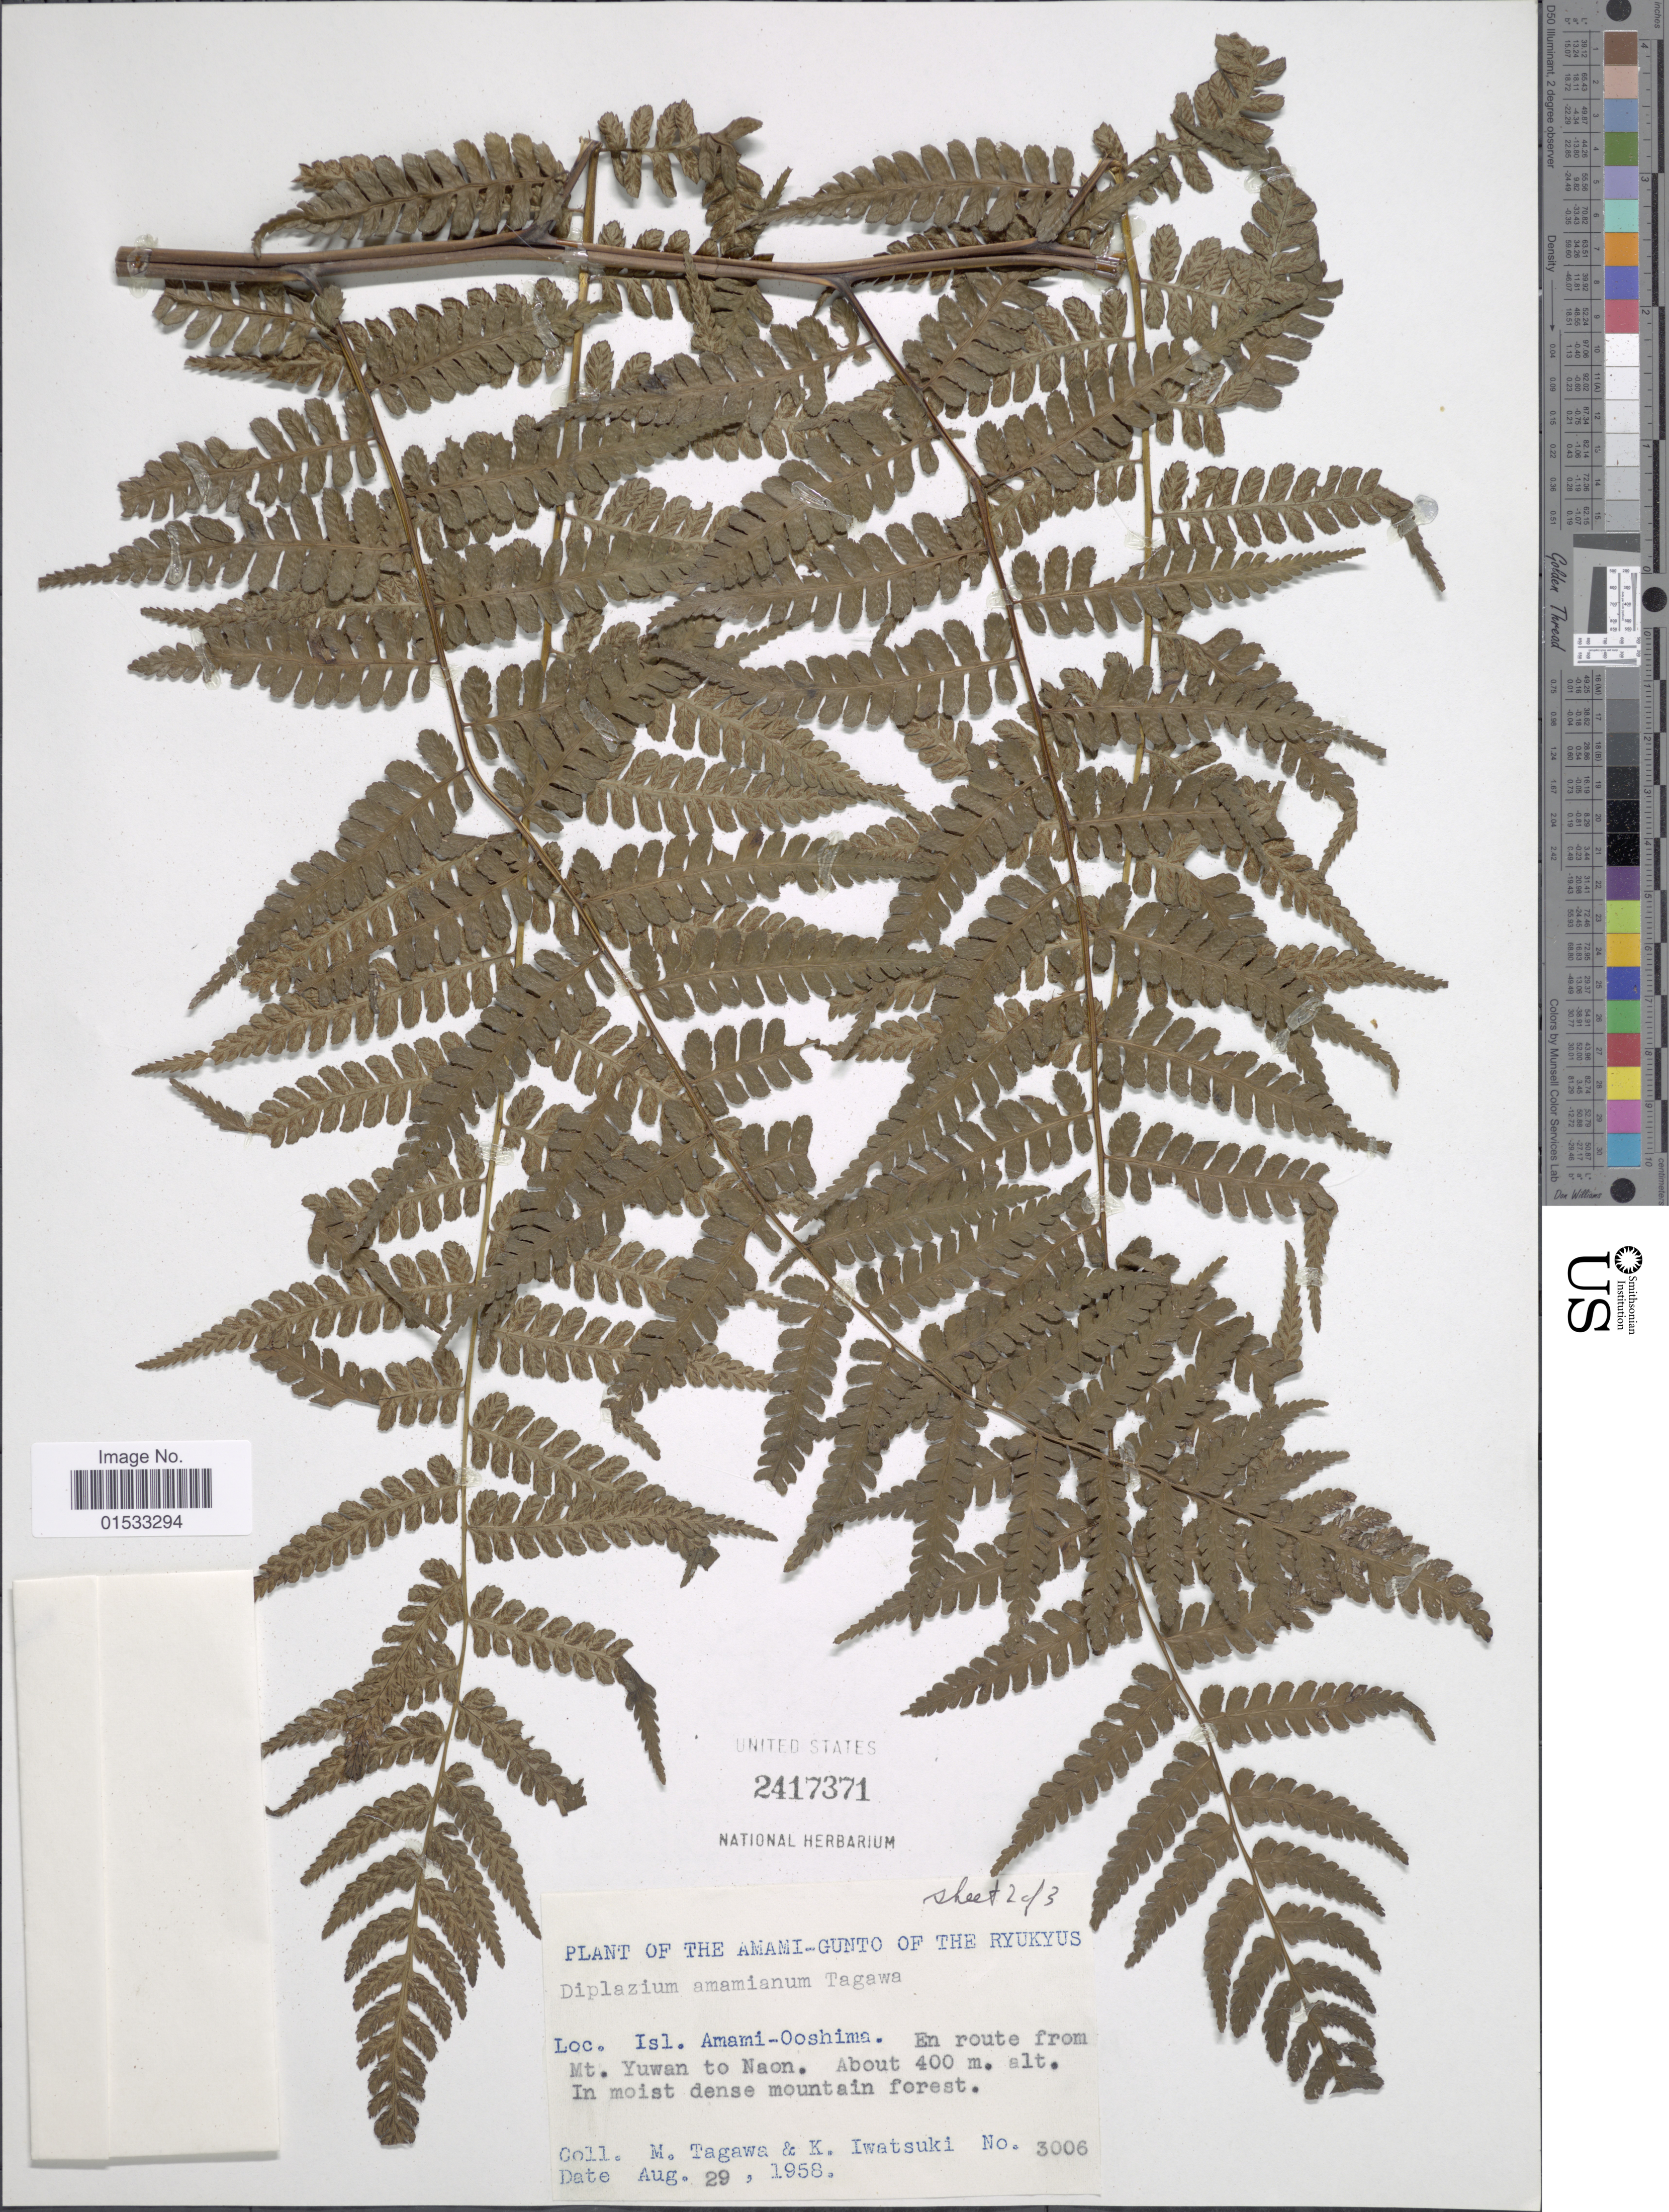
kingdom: Plantae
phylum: Tracheophyta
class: Polypodiopsida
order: Polypodiales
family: Athyriaceae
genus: Diplazium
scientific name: Diplazium amamianum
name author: Tagawa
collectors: M. Tagawa & K. Iwatsuki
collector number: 3006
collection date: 1958-08-29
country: Japan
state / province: Okinawa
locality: Amami-Gunto of the Ryukyus, Isl. Amami- Ooshima, en route from Mt. Yuwan to Naon.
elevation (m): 400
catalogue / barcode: US 2417371